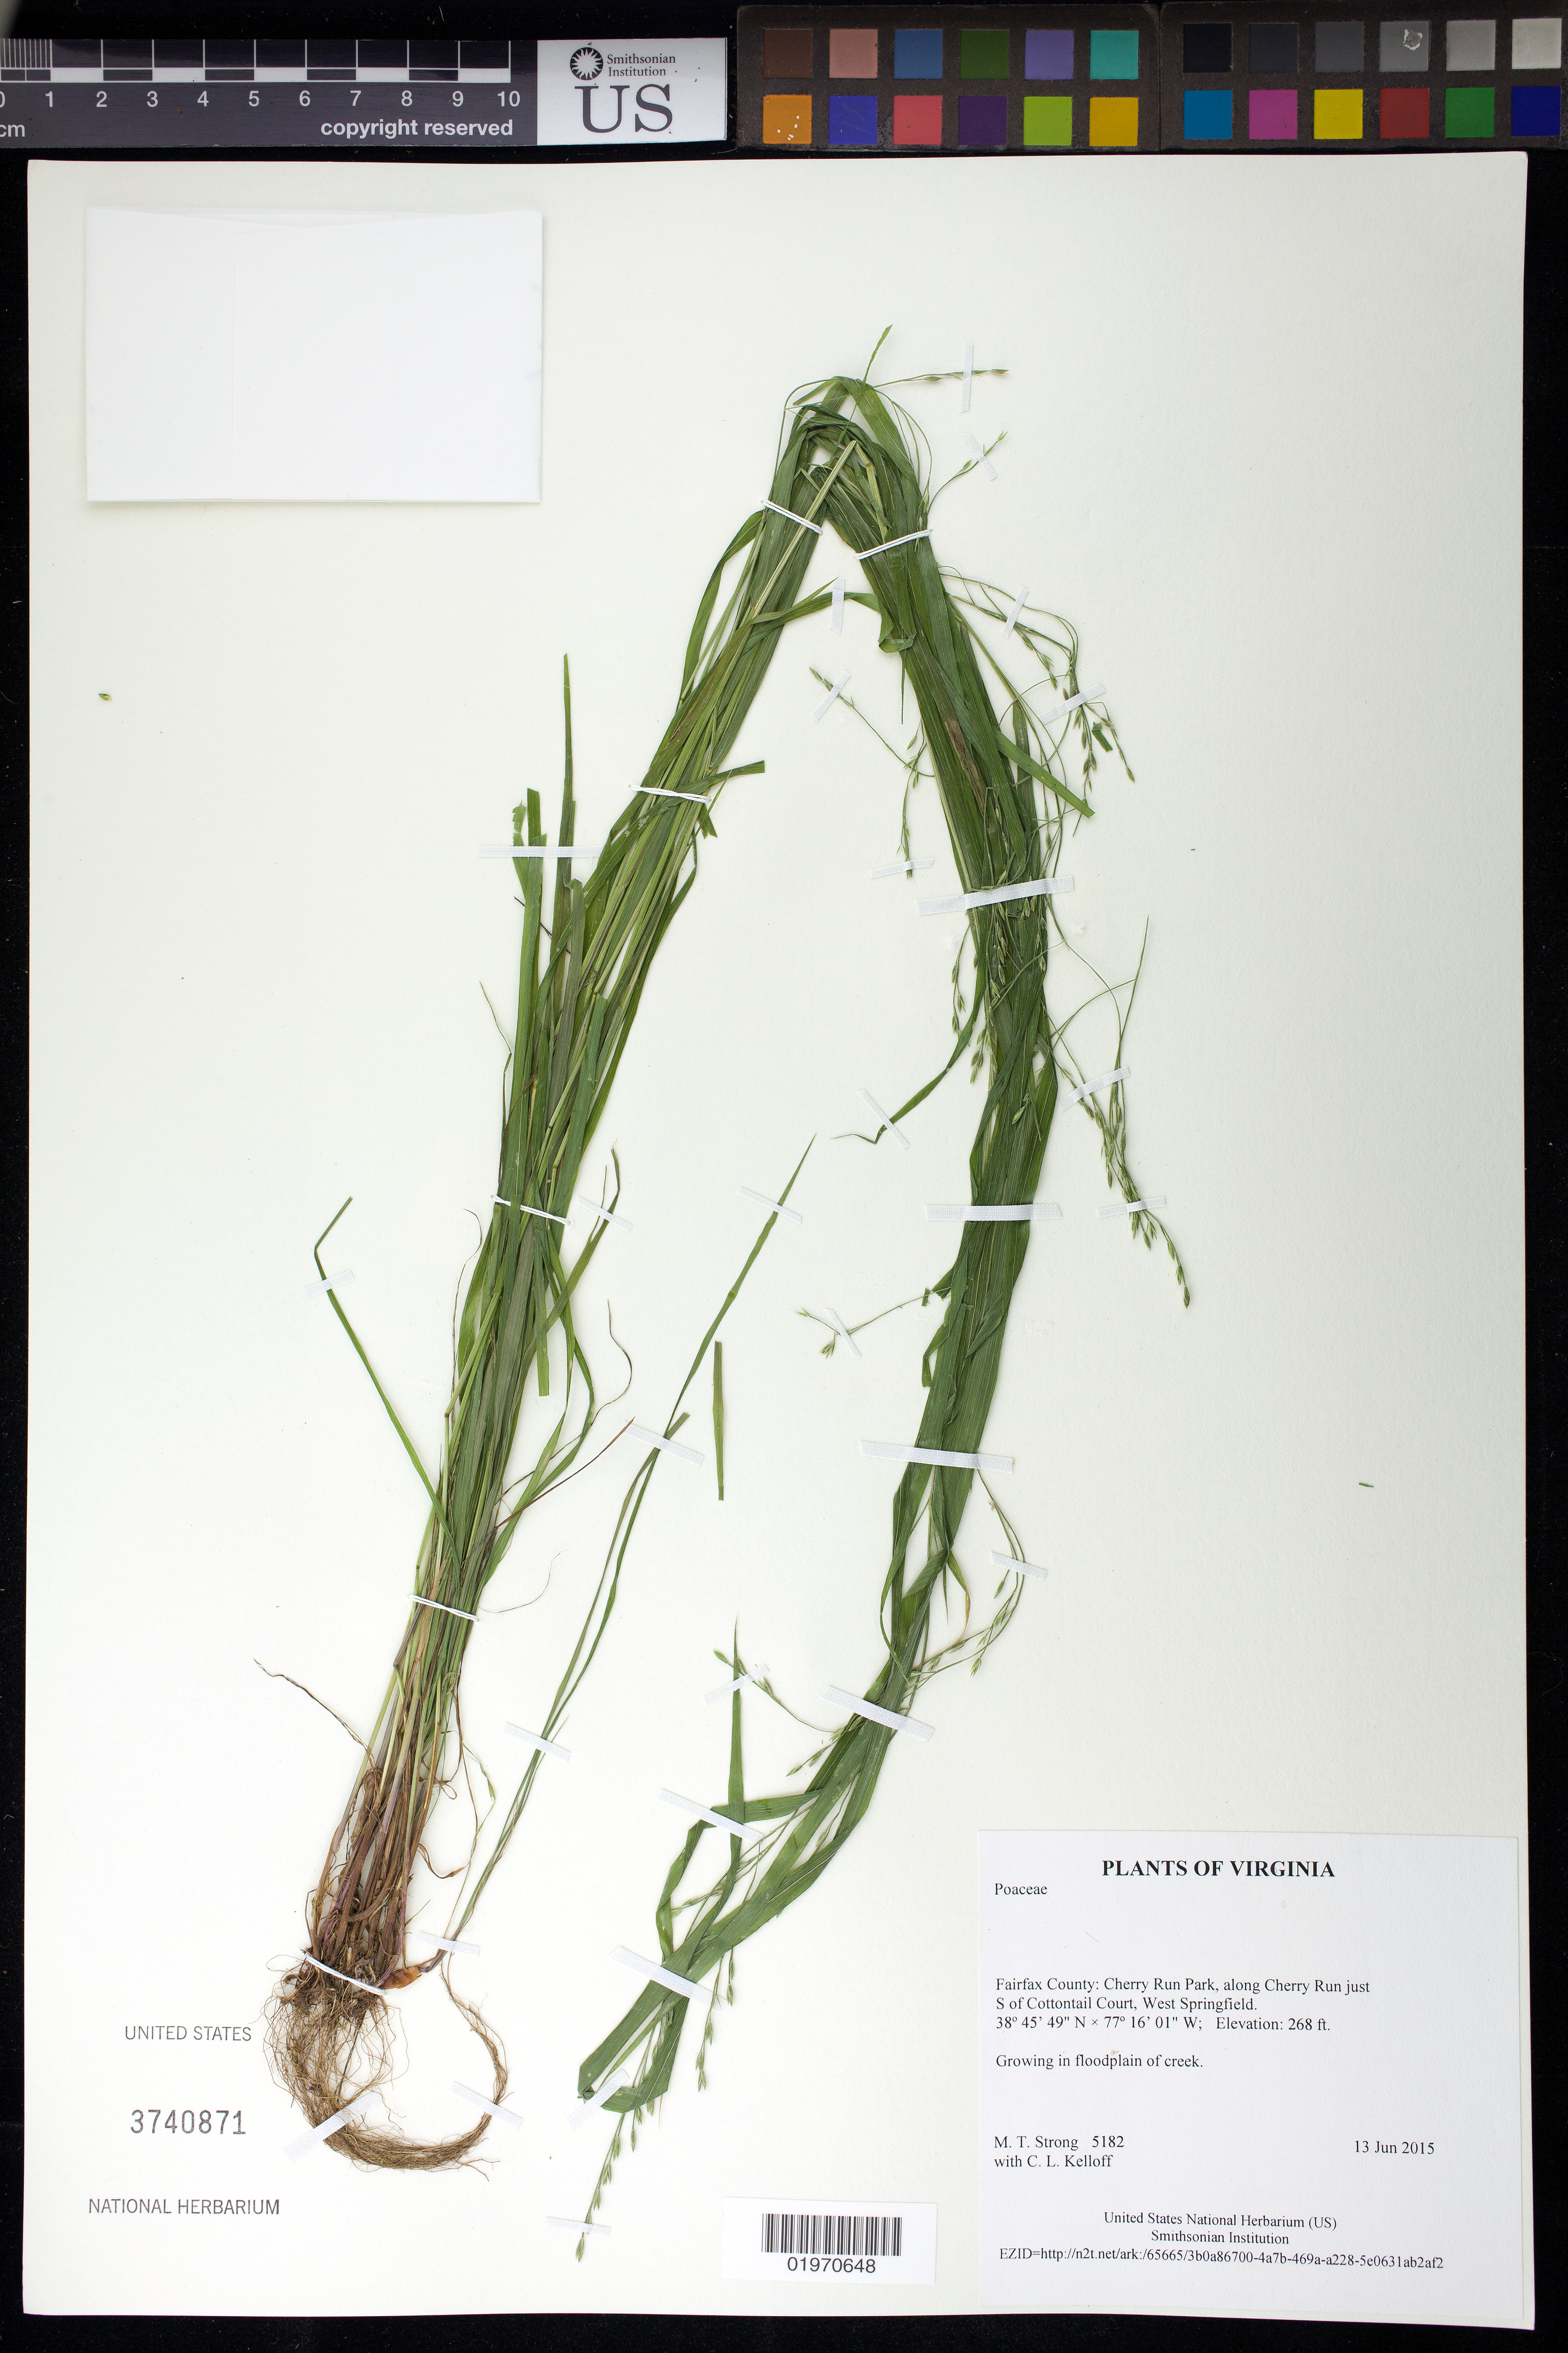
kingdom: Plantae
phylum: Tracheophyta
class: Liliopsida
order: Poales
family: Poaceae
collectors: M. T. Strong & C. L. Kelloff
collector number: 5182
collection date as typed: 13 Jun 2015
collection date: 2015-06-13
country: United States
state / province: Virginia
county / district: Fairfax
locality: Cherry Run Park, along Cherry Run just S of Cottontail Court, West Springfield.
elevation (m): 82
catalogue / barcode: US 3740871